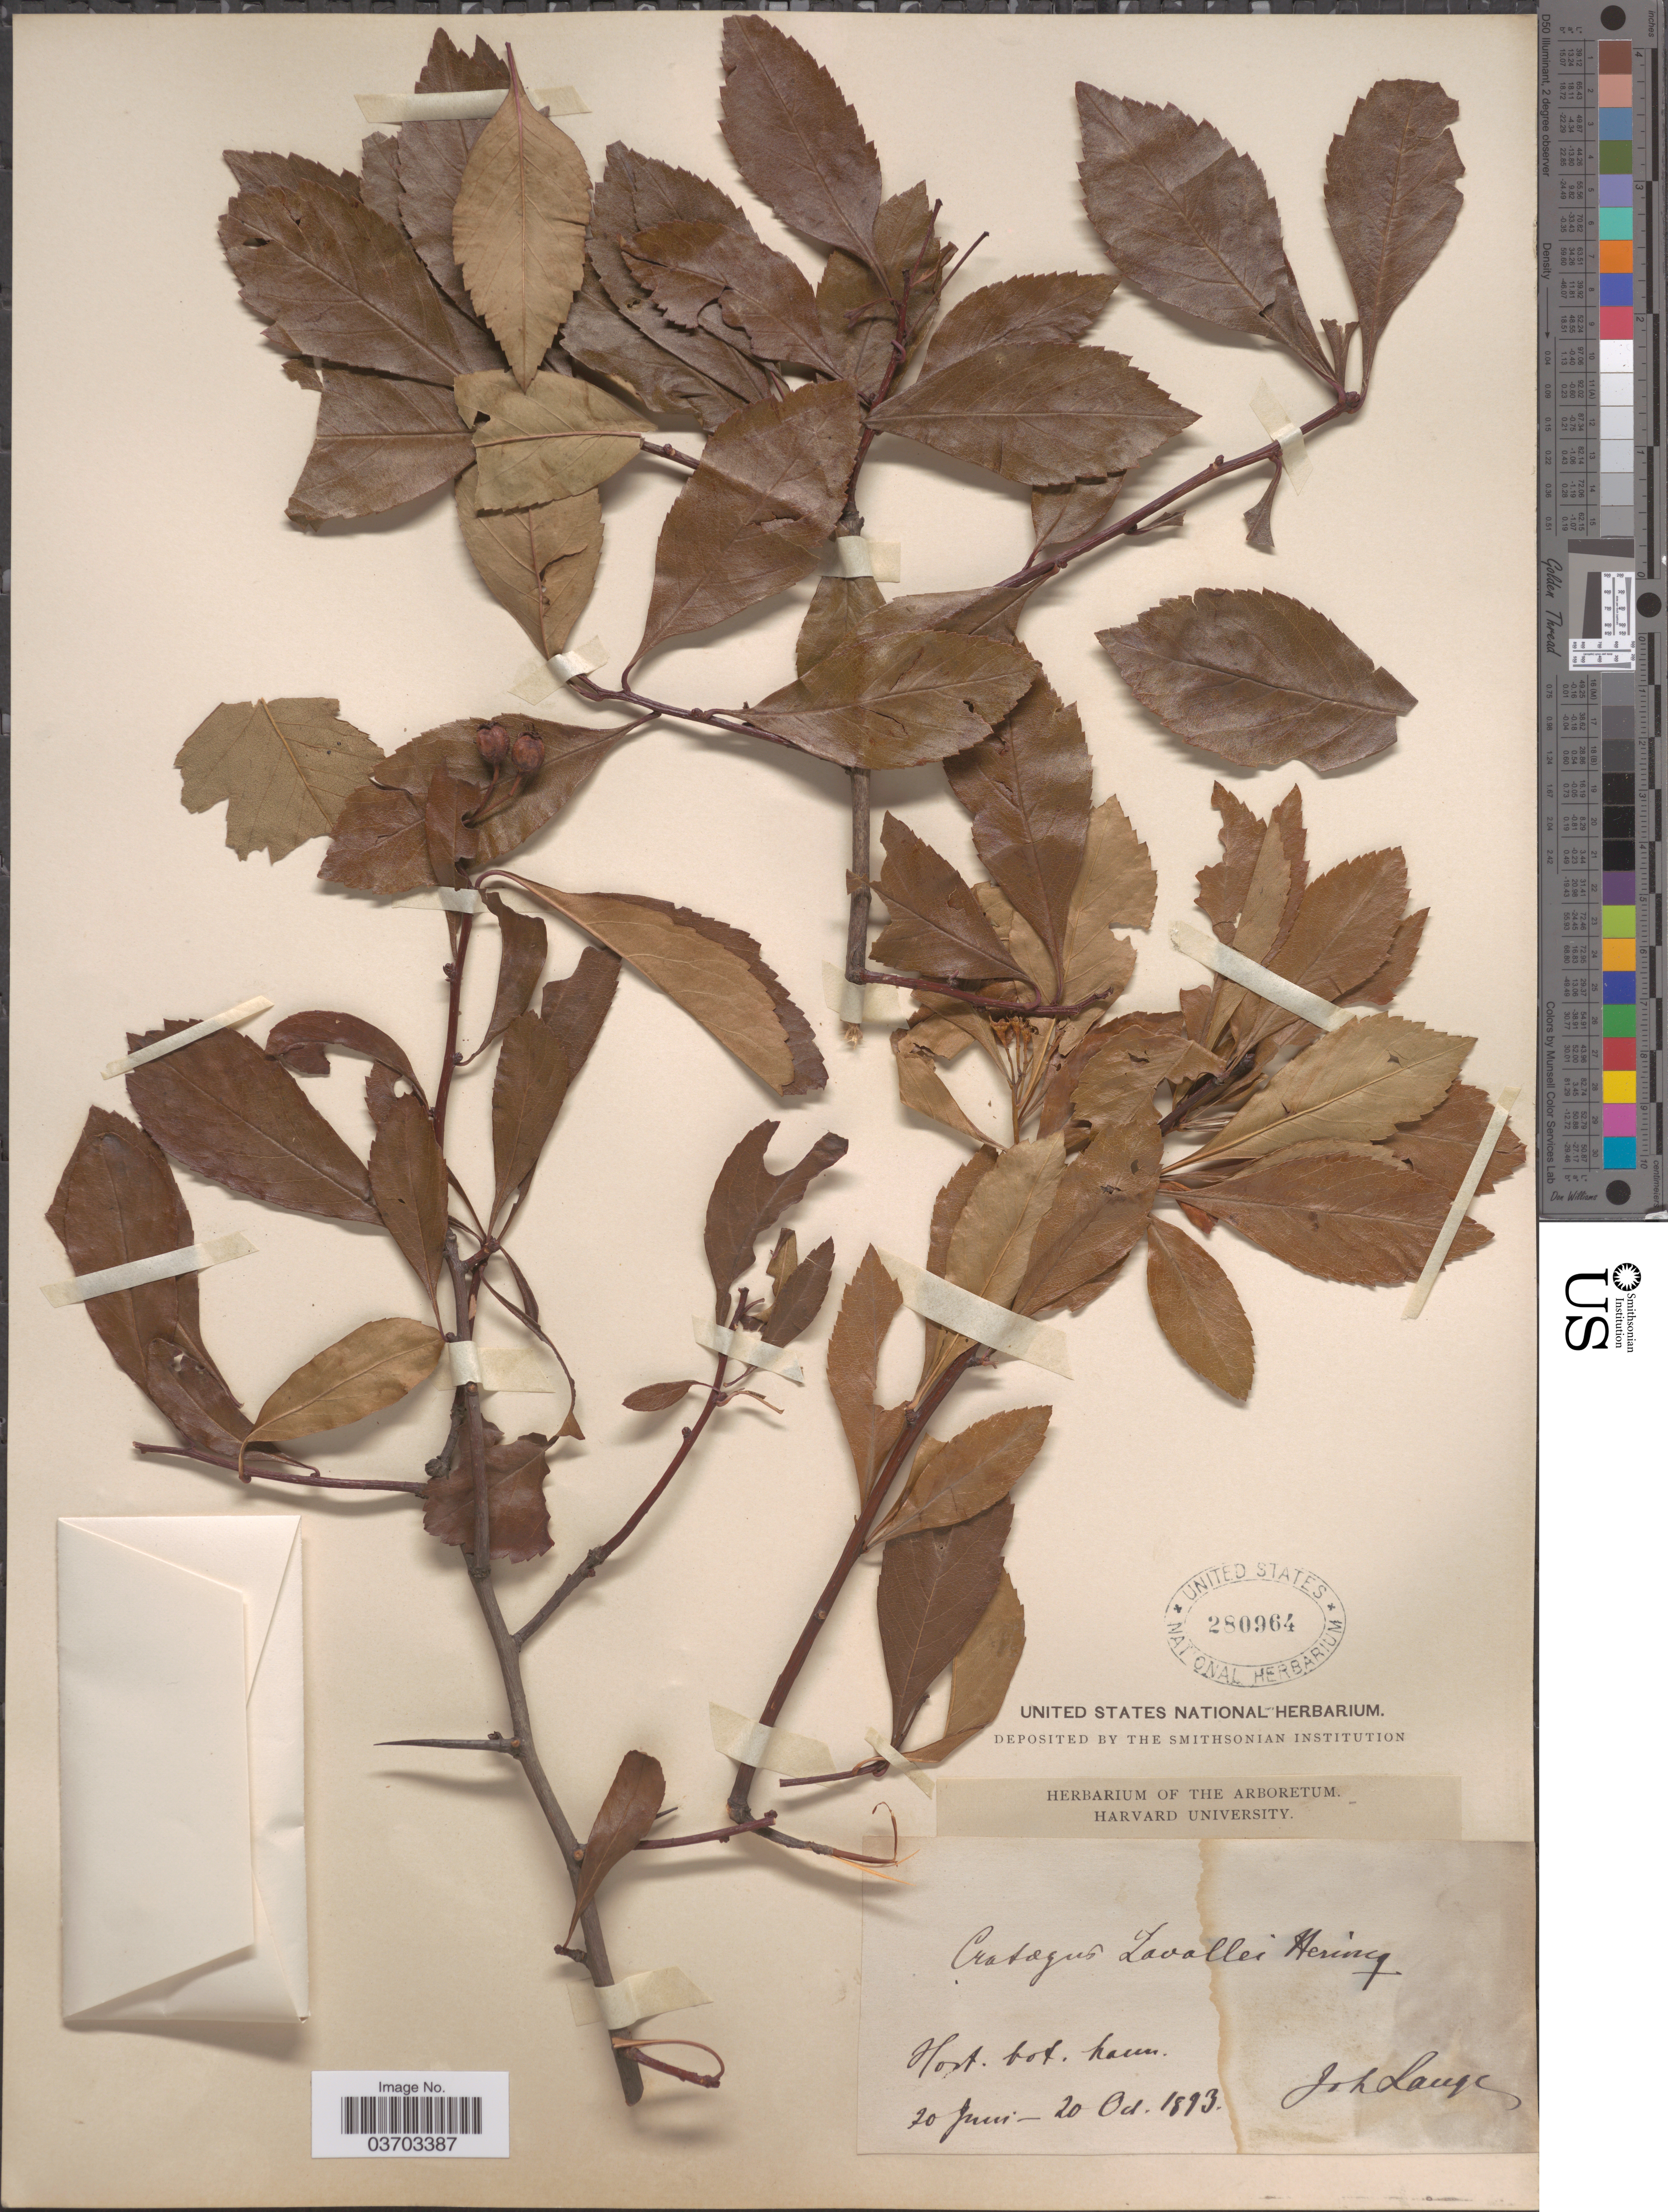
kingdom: Plantae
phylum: Tracheophyta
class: Magnoliopsida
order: Rosales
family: Rosaceae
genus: Crataegus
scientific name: Crataegus lambertiana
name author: Lange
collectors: J. M. C. Lange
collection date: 1893-06-20/1893-10-20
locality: Hort. bot. haun.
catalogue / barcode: US 280964